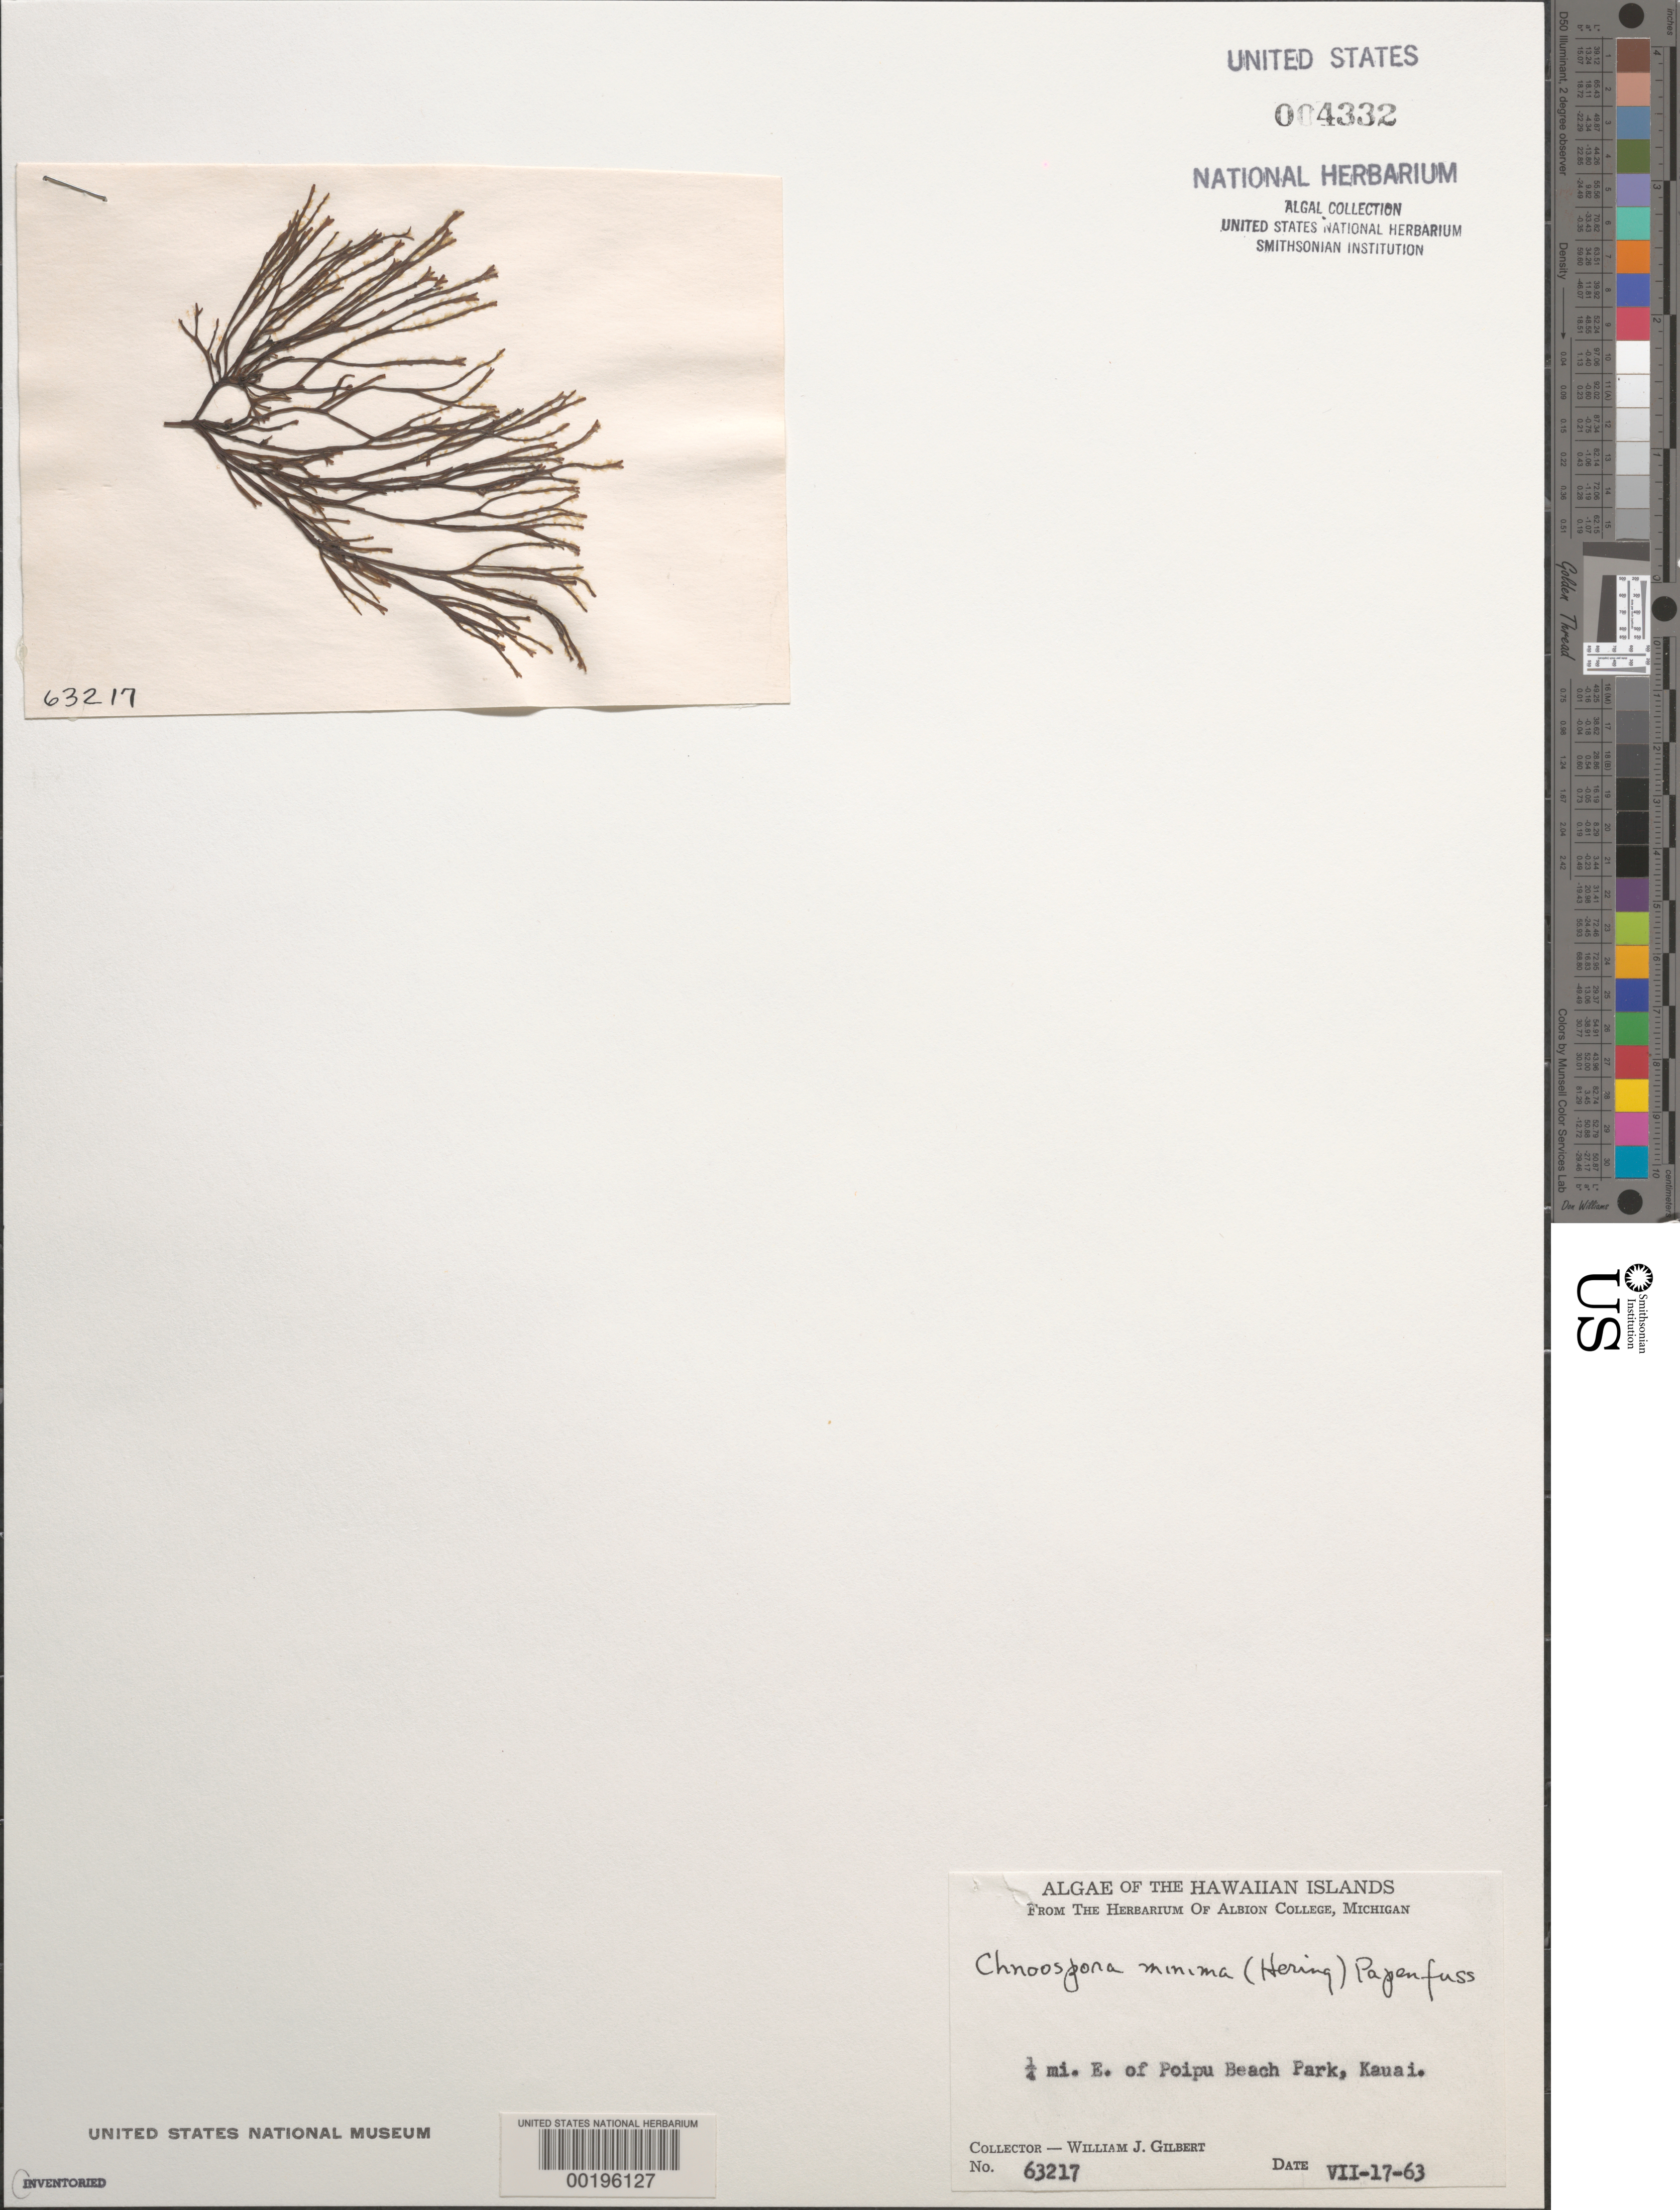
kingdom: Chromista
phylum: Ochrophyta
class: Phaeophyceae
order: Scytosiphonales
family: Scytosiphonaceae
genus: Chnoospora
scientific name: Chnoospora minima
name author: (Hering) Papenf.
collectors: W. J. Gilbert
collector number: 63-217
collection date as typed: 17 Jul 1963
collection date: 1963-07-17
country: United States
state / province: Hawaii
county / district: Kauai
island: Kaua'i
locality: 0.25 mile east of Poipu Beach Park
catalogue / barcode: US 4332